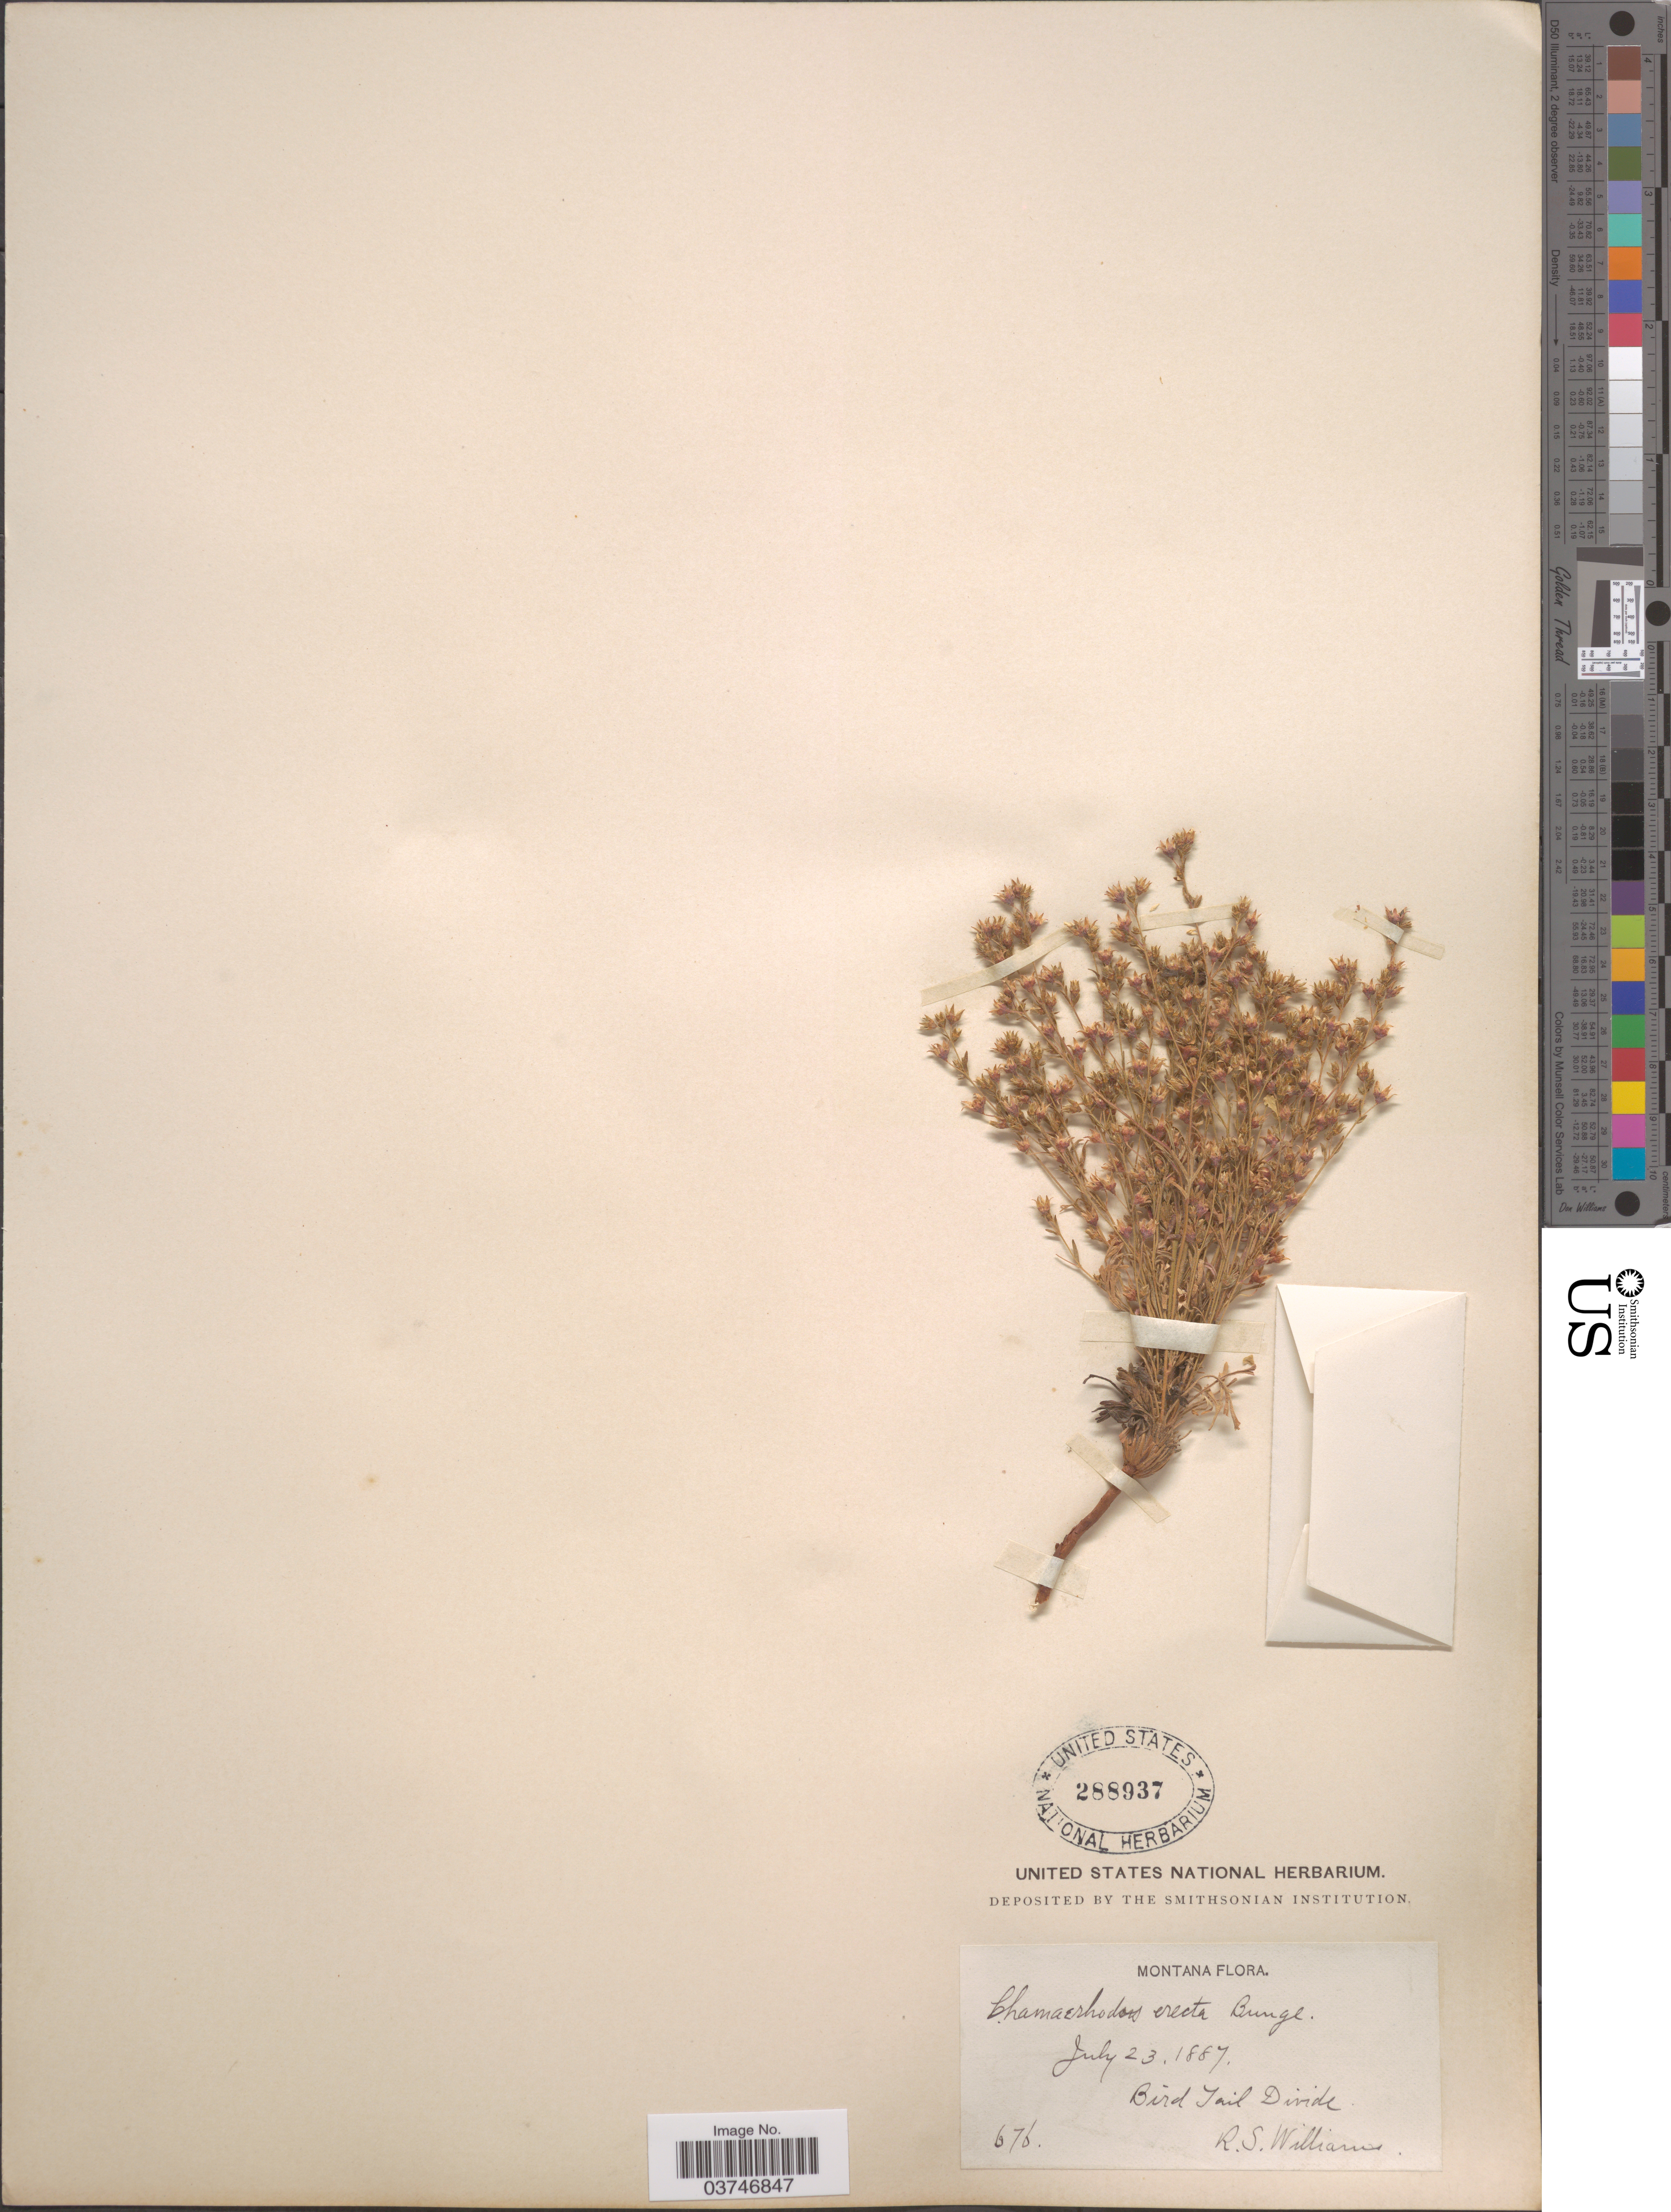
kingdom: Plantae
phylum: Tracheophyta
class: Magnoliopsida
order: Rosales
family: Rosaceae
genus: Chamaerhodos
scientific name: Chamaerhodos erecta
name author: (L.) Bunge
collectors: R. S. Williams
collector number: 676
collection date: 1887-07-23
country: United States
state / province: Montana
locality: Bird Tail Divide.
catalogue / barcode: US 288937